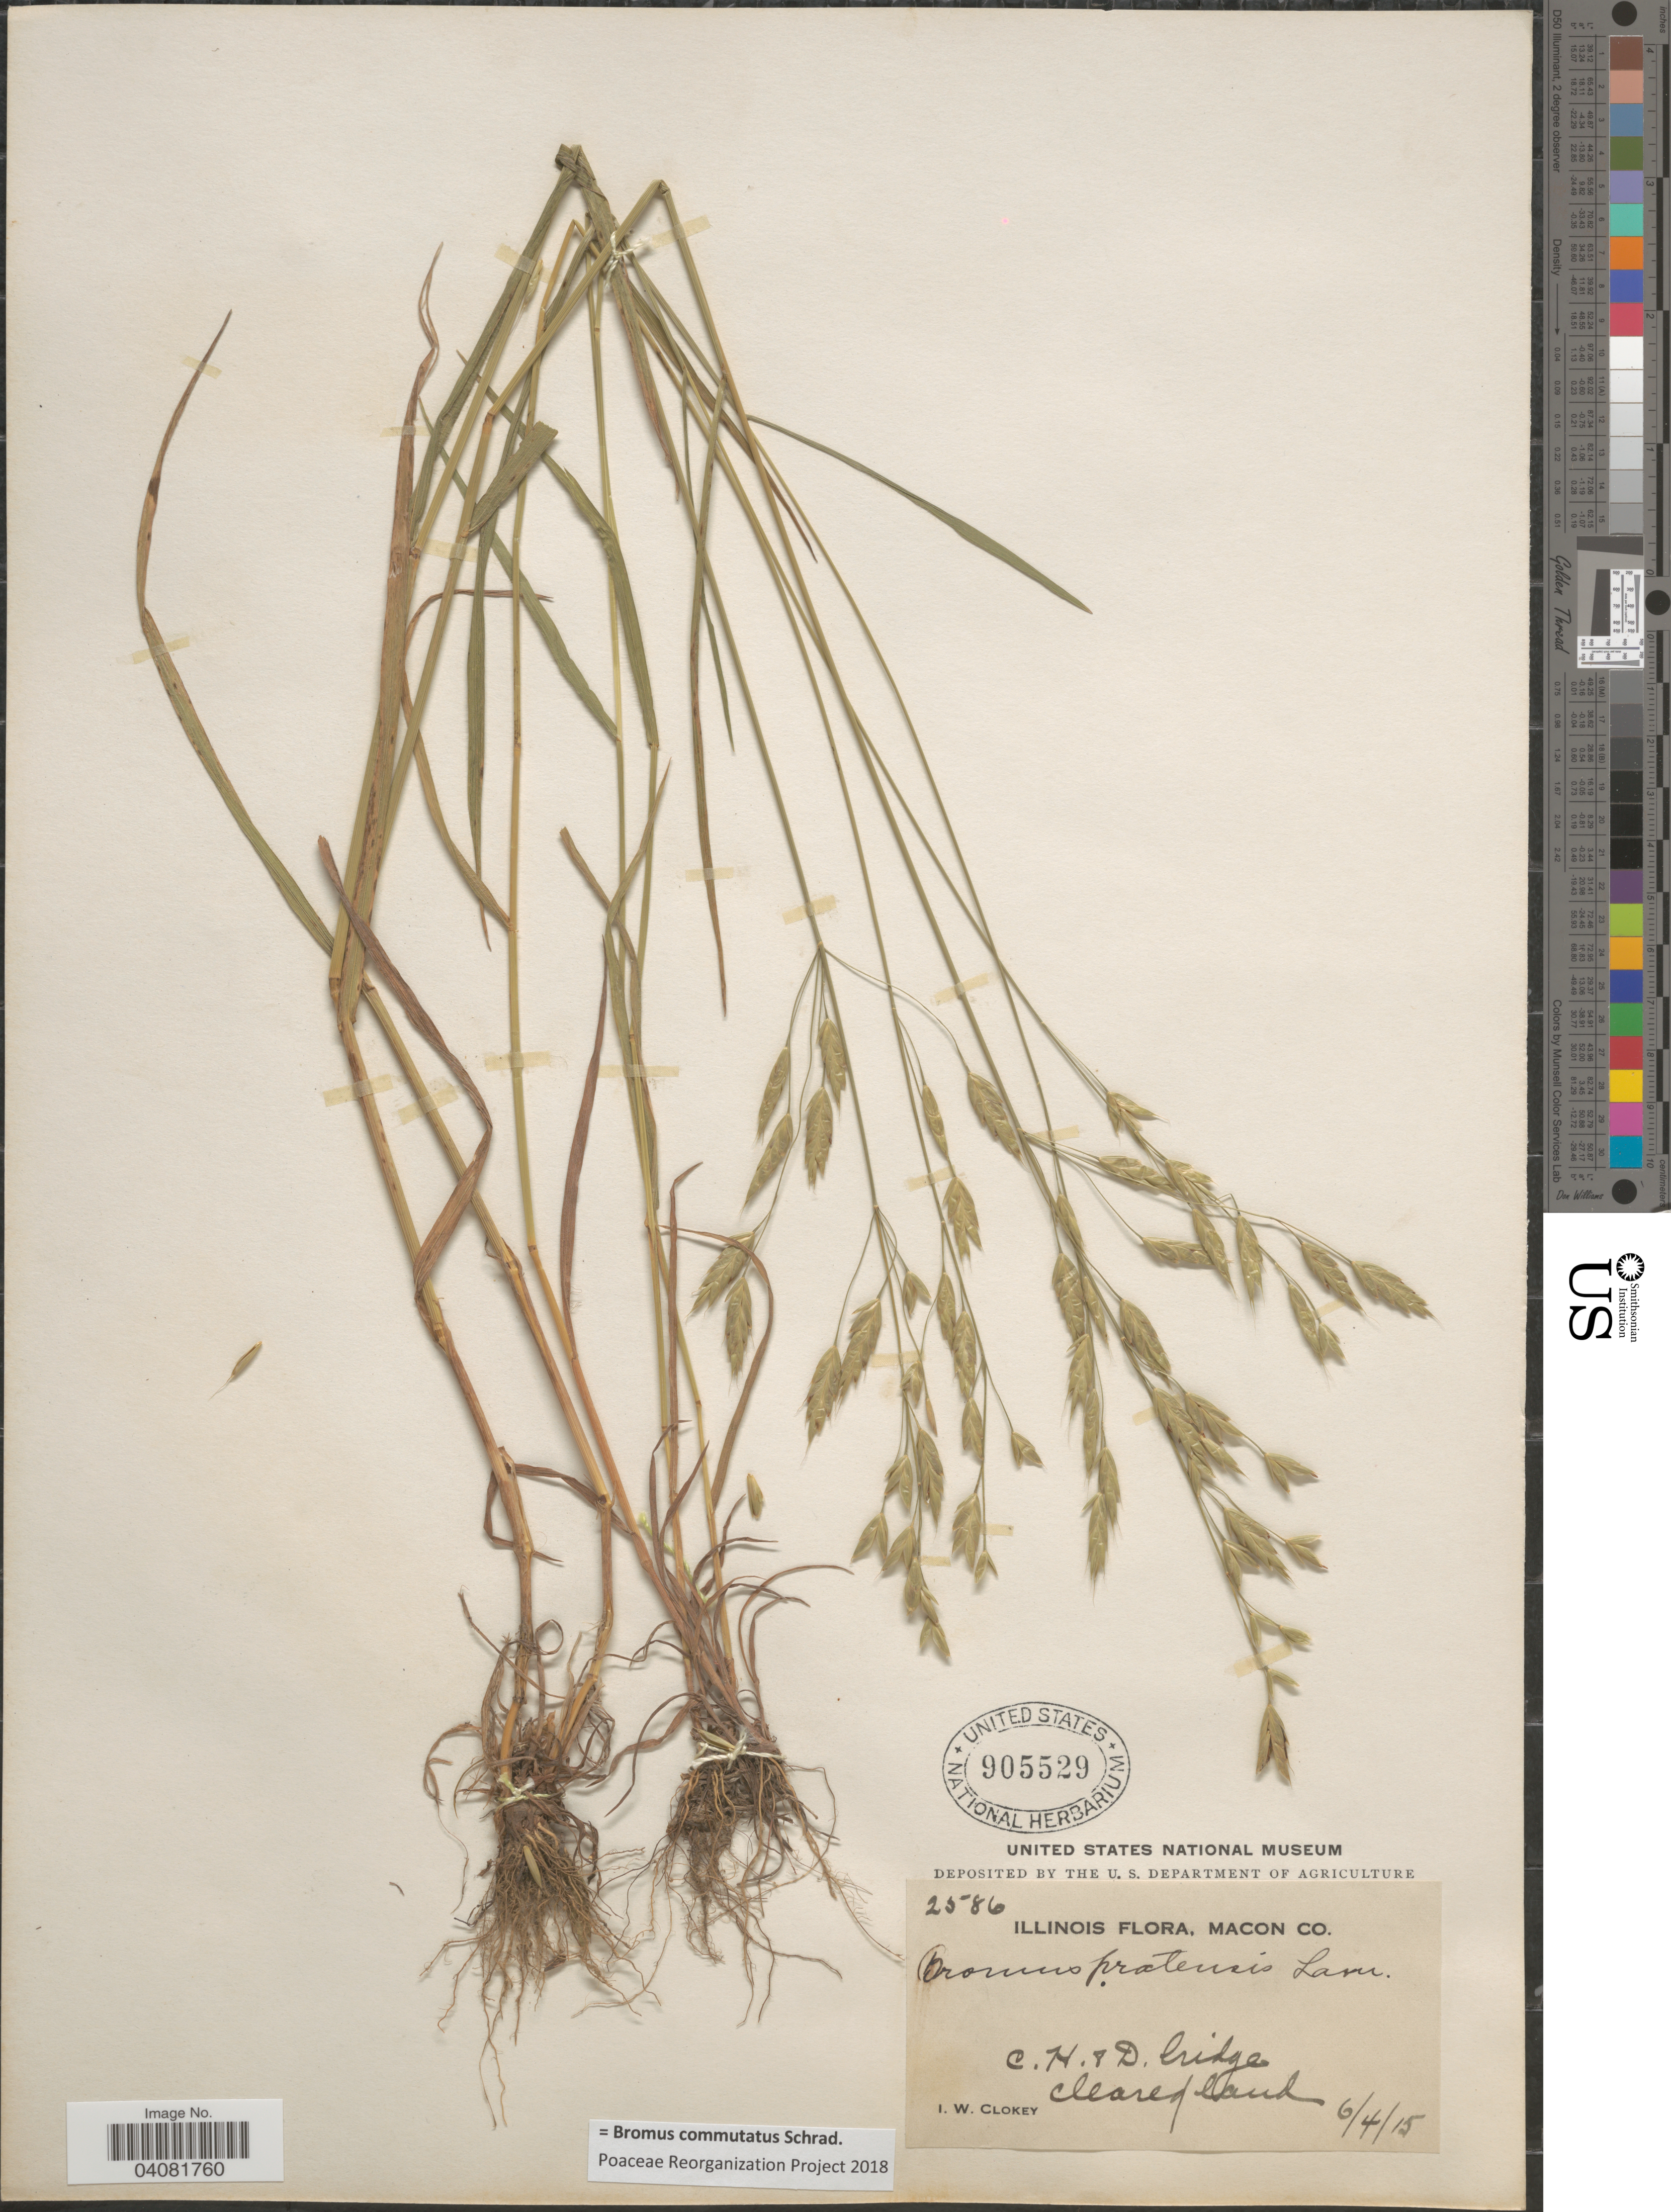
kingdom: Plantae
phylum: Tracheophyta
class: Liliopsida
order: Poales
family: Poaceae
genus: Bromus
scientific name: Bromus commutatus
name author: Schrad.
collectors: I. W. Clokey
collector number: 2586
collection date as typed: Transcribed d/m/y: 4/6/15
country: United States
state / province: Illinois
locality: C. H. & D. bridge. Cleared land.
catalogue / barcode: US 905529